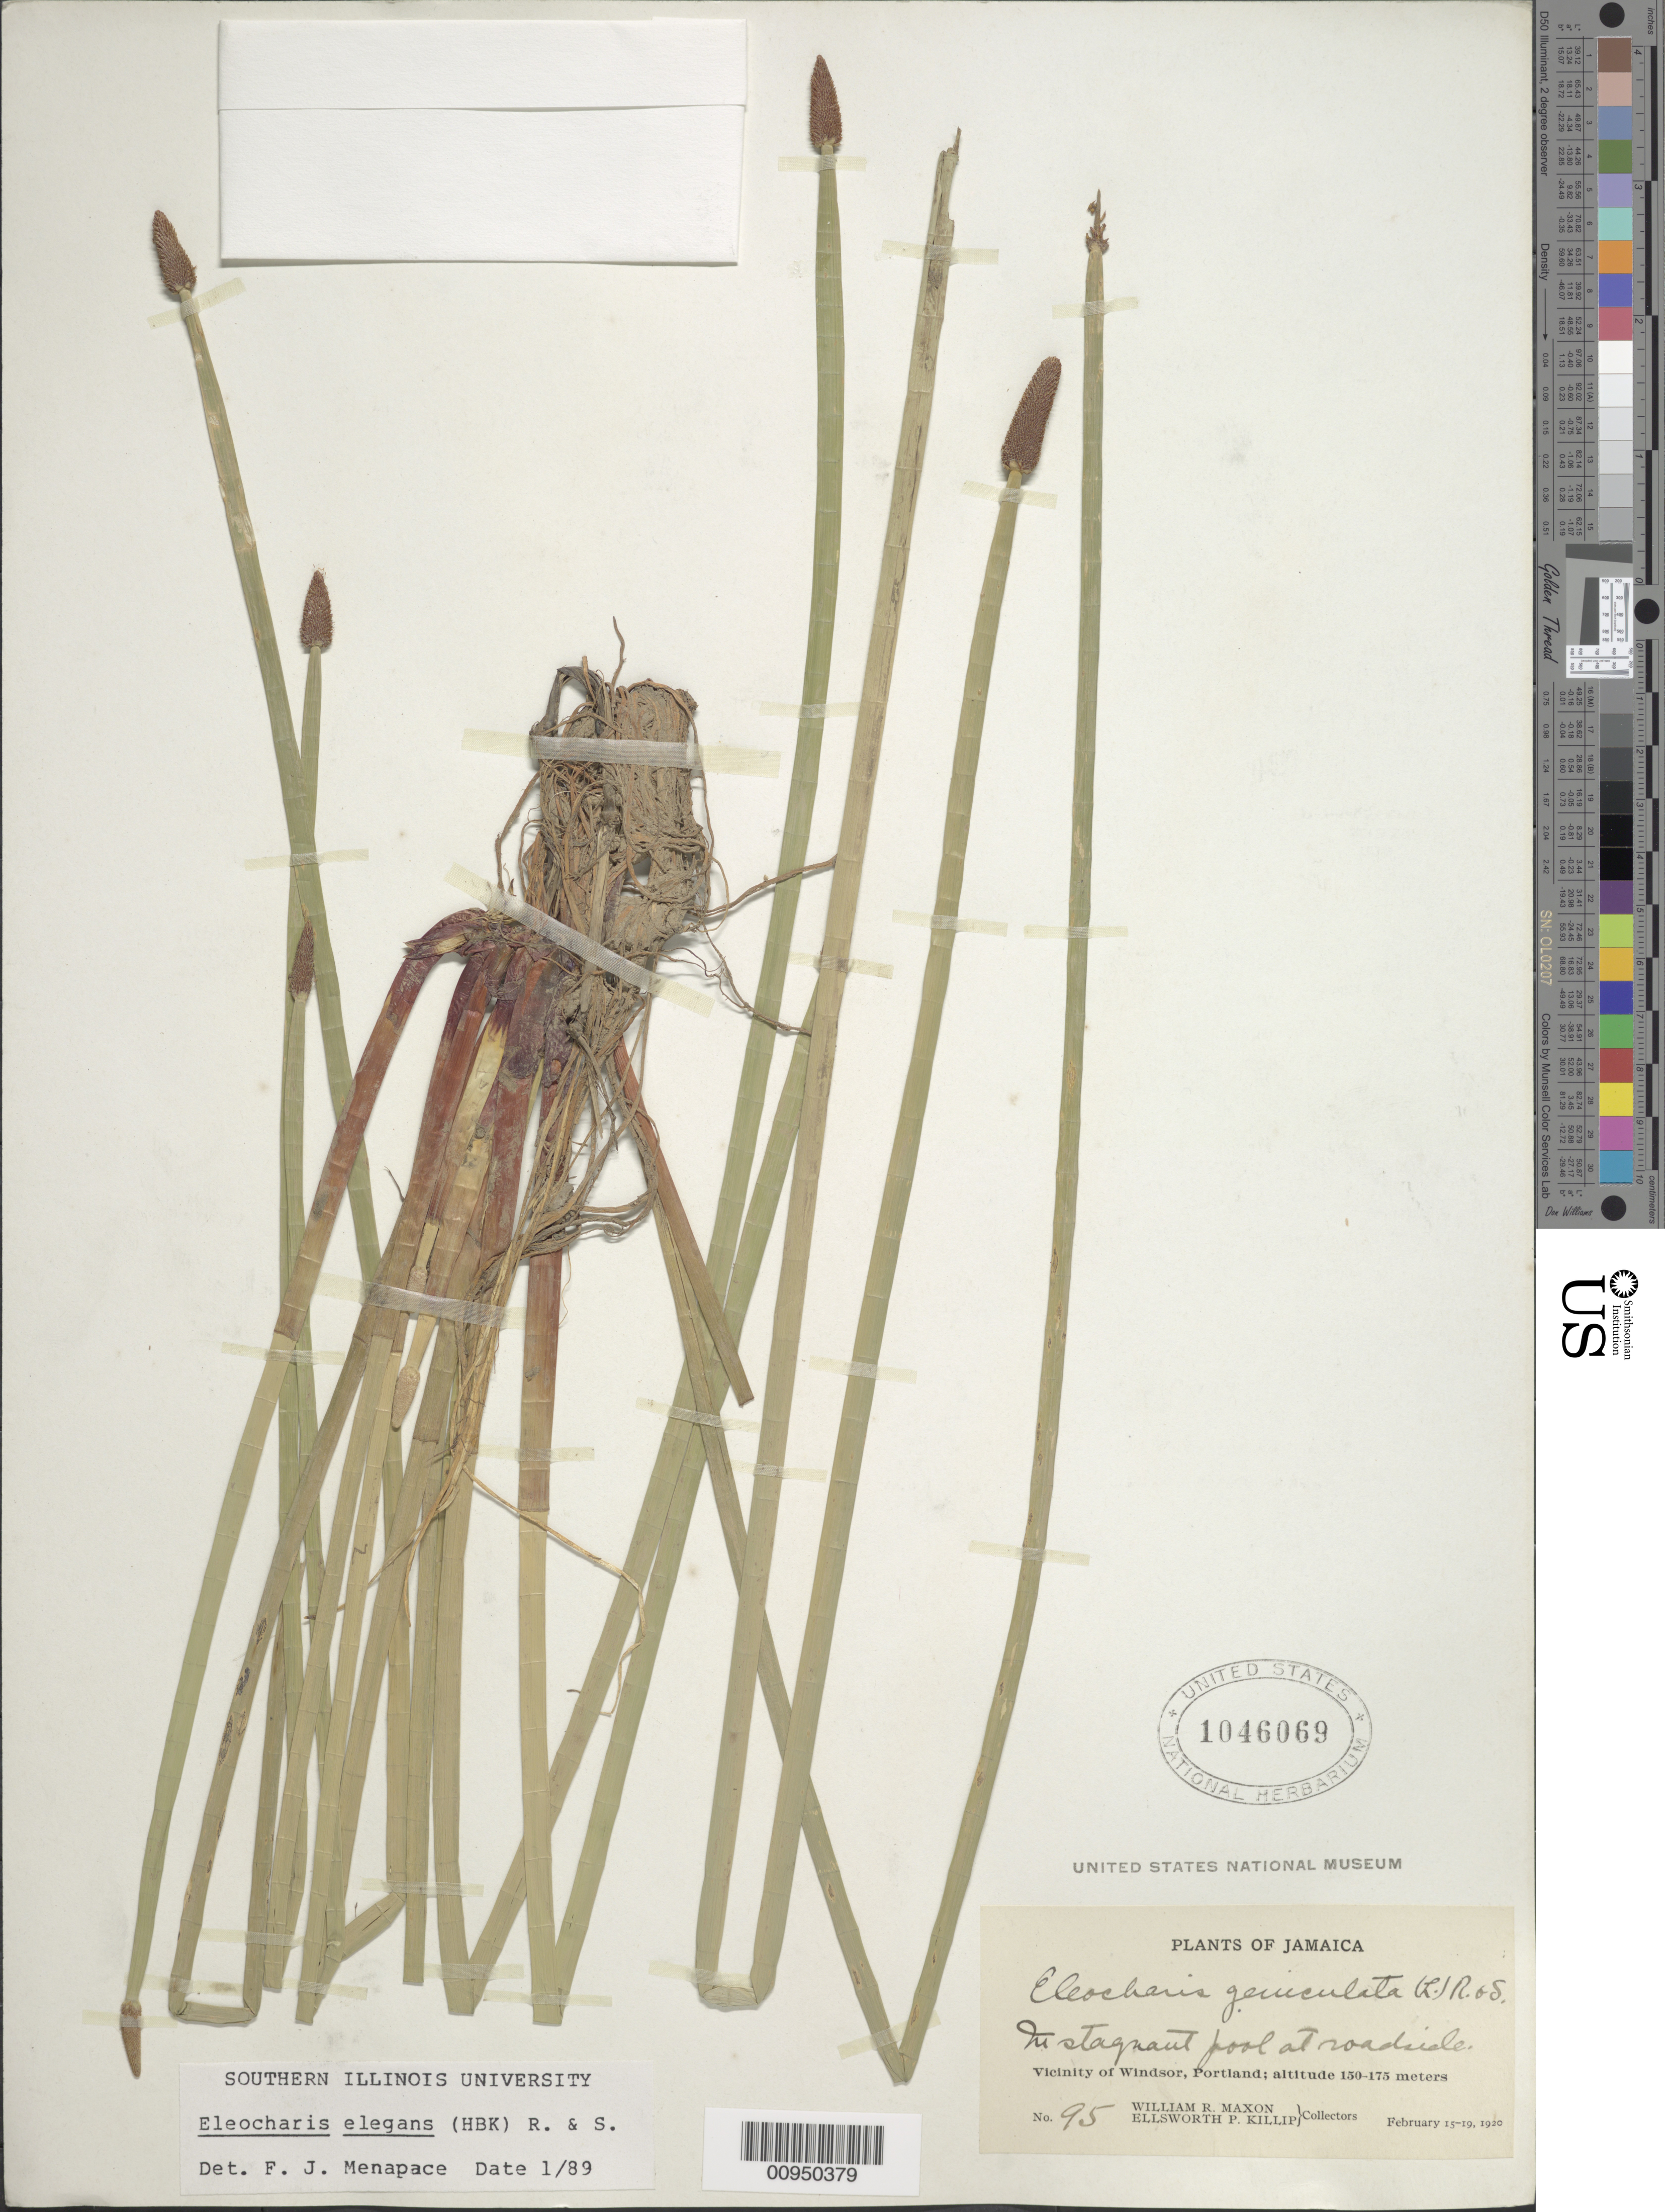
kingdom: Plantae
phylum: Tracheophyta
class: Liliopsida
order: Poales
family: Cyperaceae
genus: Eleocharis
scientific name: Eleocharis elegans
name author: (Kunth) Roem. & Schult.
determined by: Menapace, F. J.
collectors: W. R. Maxon & E. P. Killip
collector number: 95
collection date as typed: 15 Feb 1920 to 19 Feb 1920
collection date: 1920-02-15/1920-02-19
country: Jamaica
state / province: Portland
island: Jamaica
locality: Vicinity of Windsor, roadside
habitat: In stagnant pool at roadside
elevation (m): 150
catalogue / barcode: US 1046069